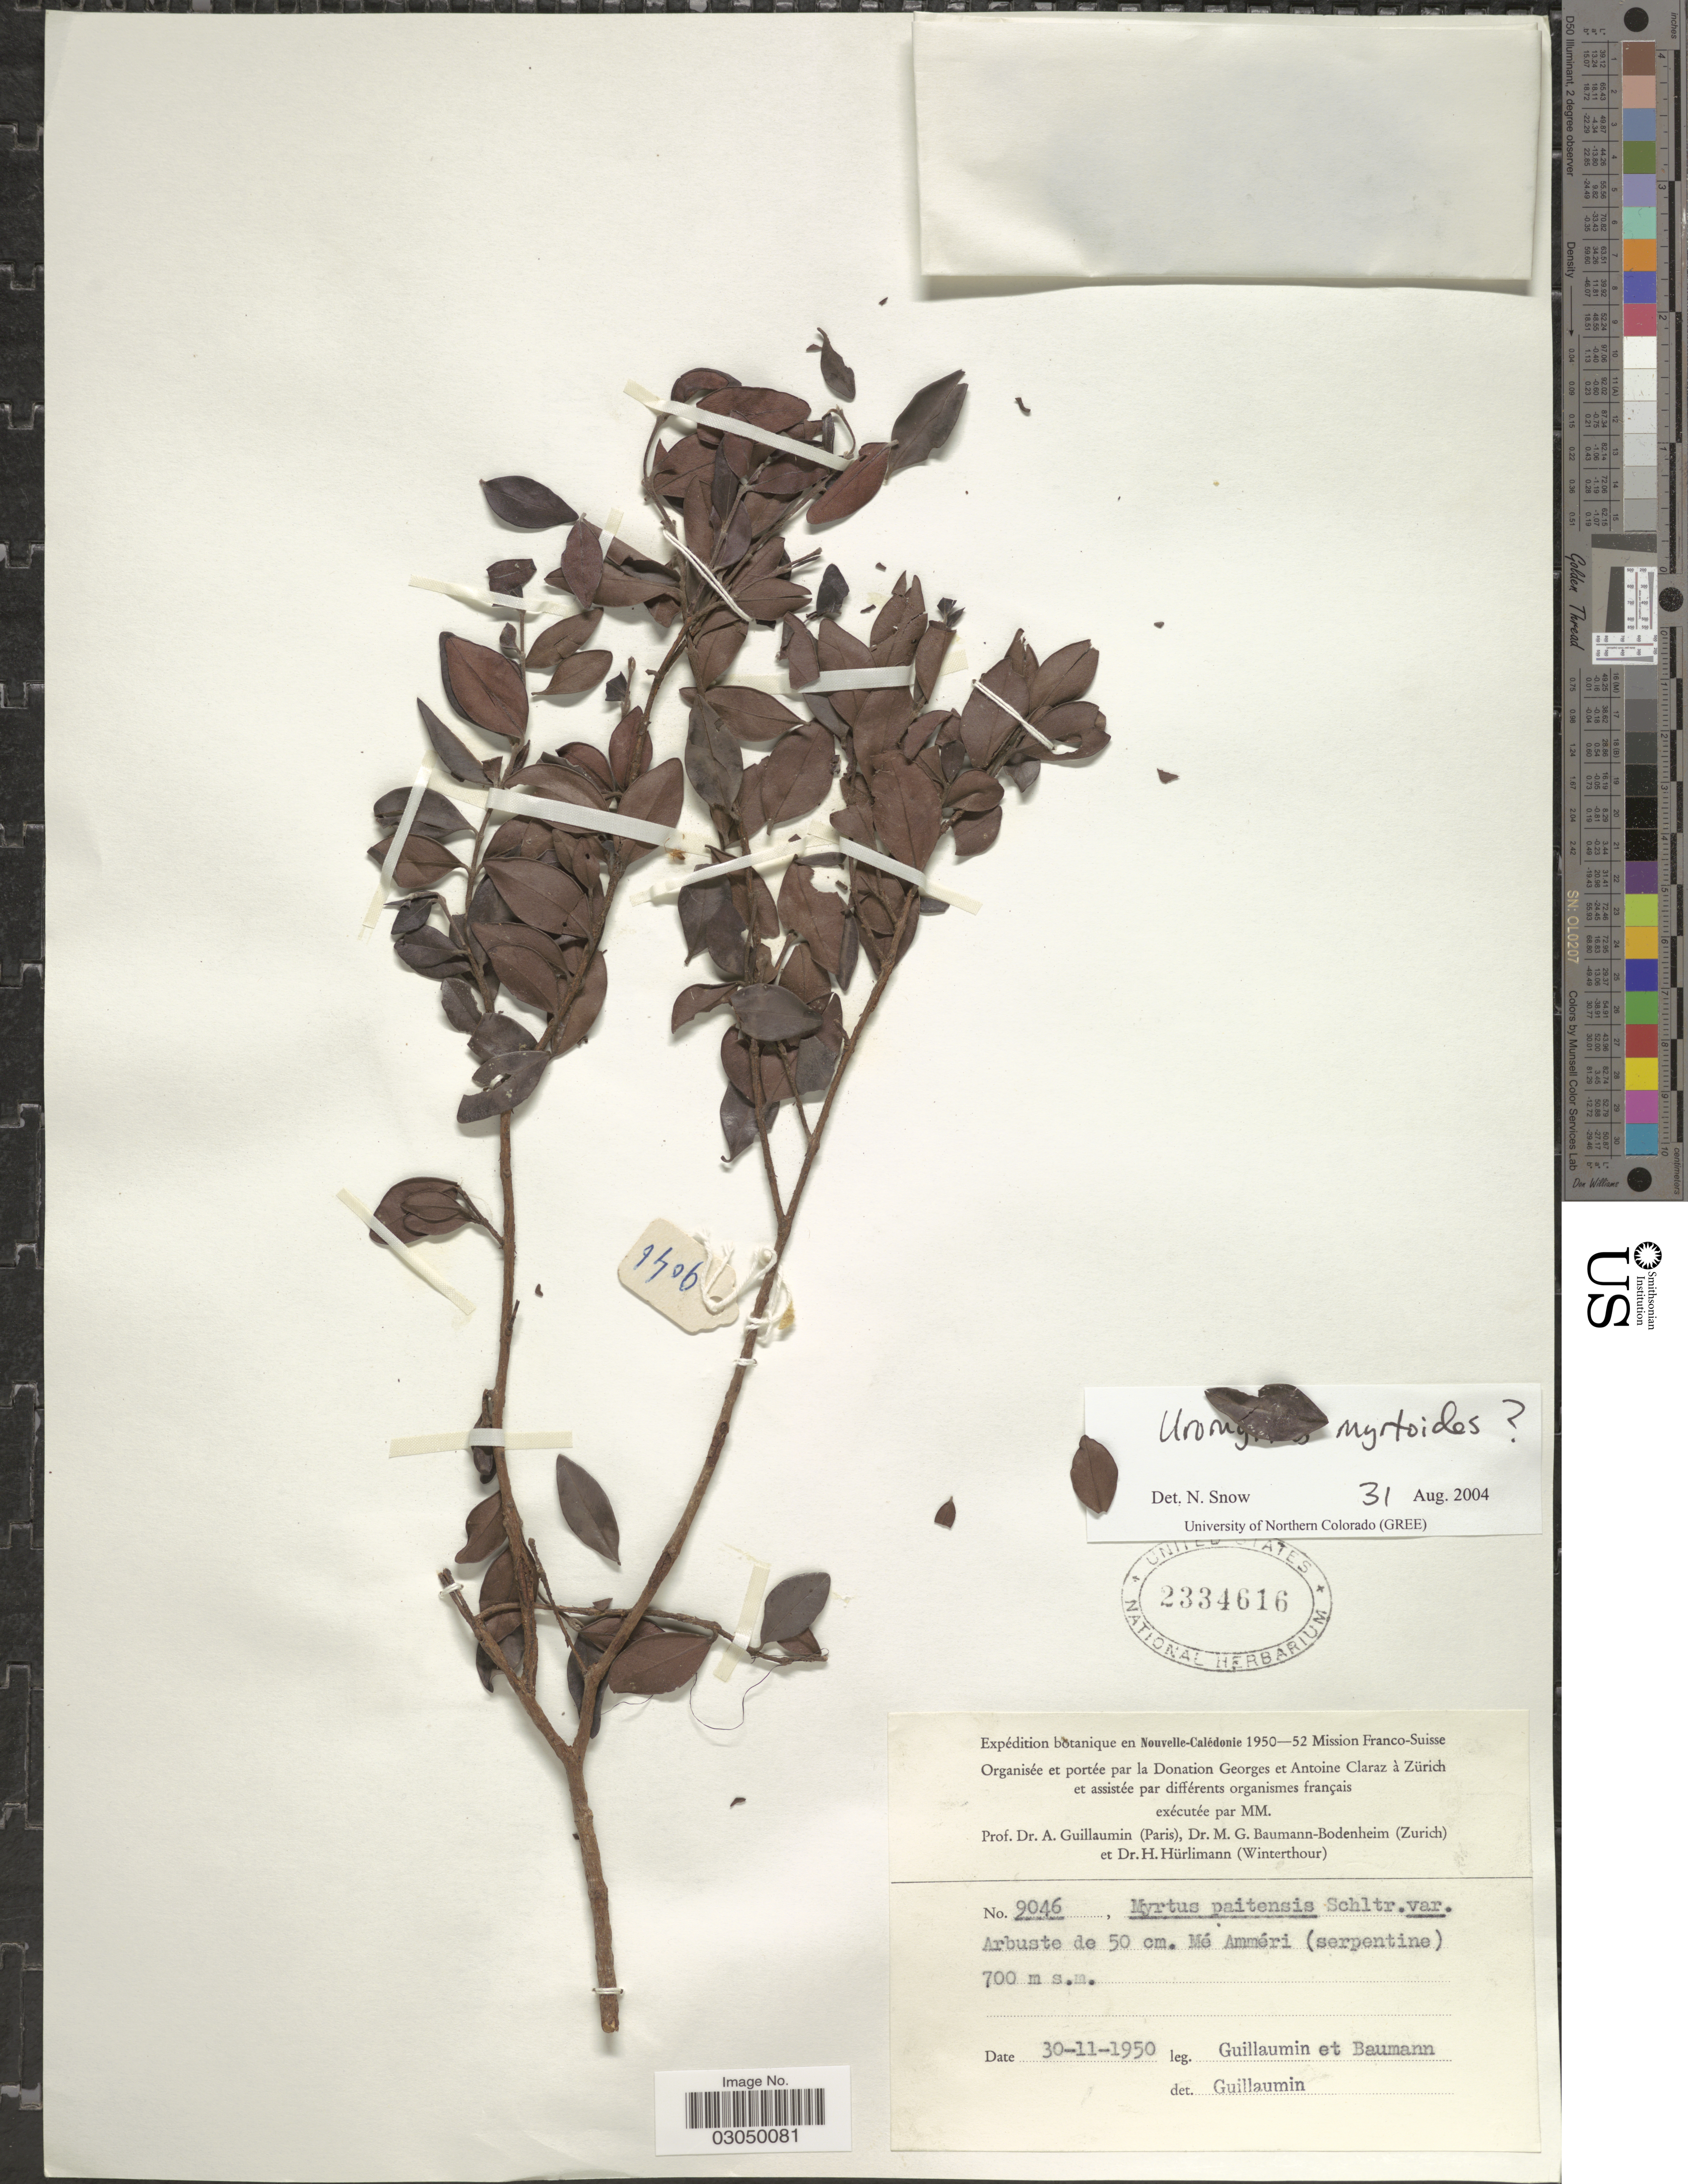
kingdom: Plantae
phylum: Tracheophyta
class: Magnoliopsida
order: Myrtales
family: Myrtaceae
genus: Uromyrtus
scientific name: Uromyrtus myrtoides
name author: (Brongn. & Gris) N. Snow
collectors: A. Guillaumin & M. G. Baumann-Bodenheim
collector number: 9046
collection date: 1950-11-30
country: New Caledonia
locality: En Nouvelle-Calédonie. Mé Amméri (serpentine).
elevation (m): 700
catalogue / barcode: US 2334616